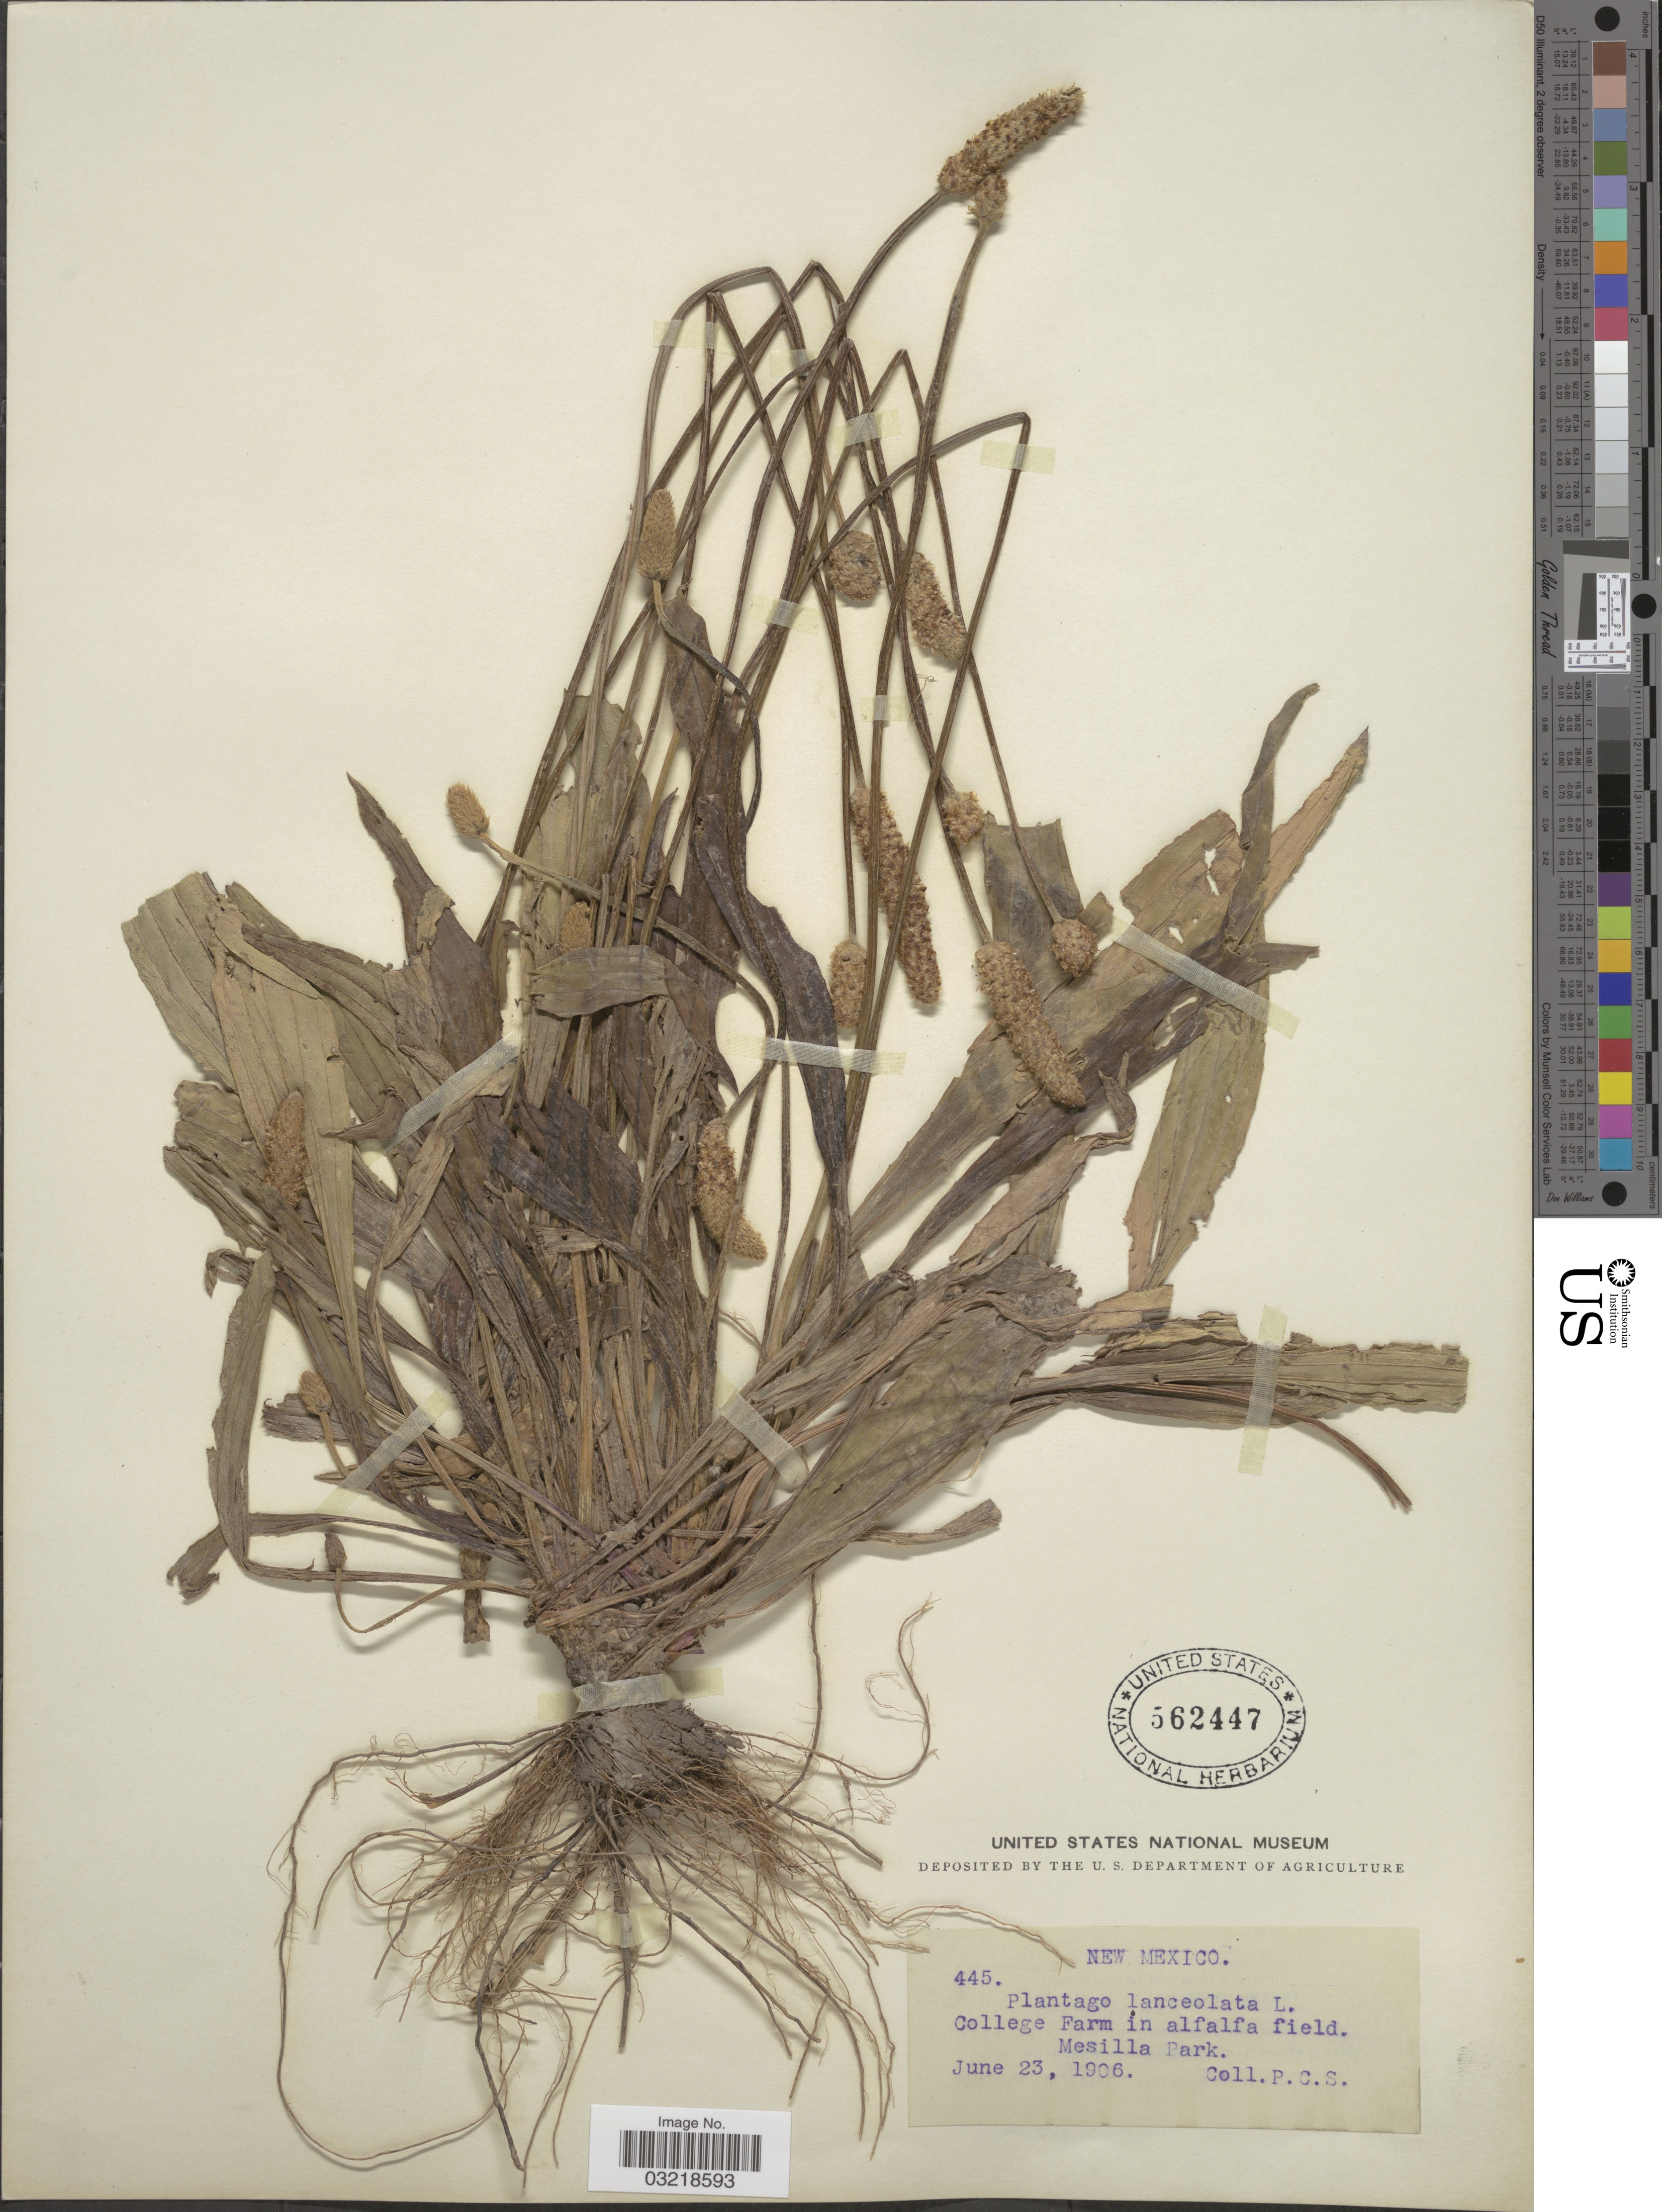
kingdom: Plantae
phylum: Tracheophyta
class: Magnoliopsida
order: Lamiales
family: Plantaginaceae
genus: Plantago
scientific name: Plantago lanceolata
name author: L.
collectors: P. C. S.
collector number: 445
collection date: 1906-06-23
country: United States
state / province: New Mexico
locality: College Farm in alfalfa field. Mesilla Park.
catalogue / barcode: US 562447